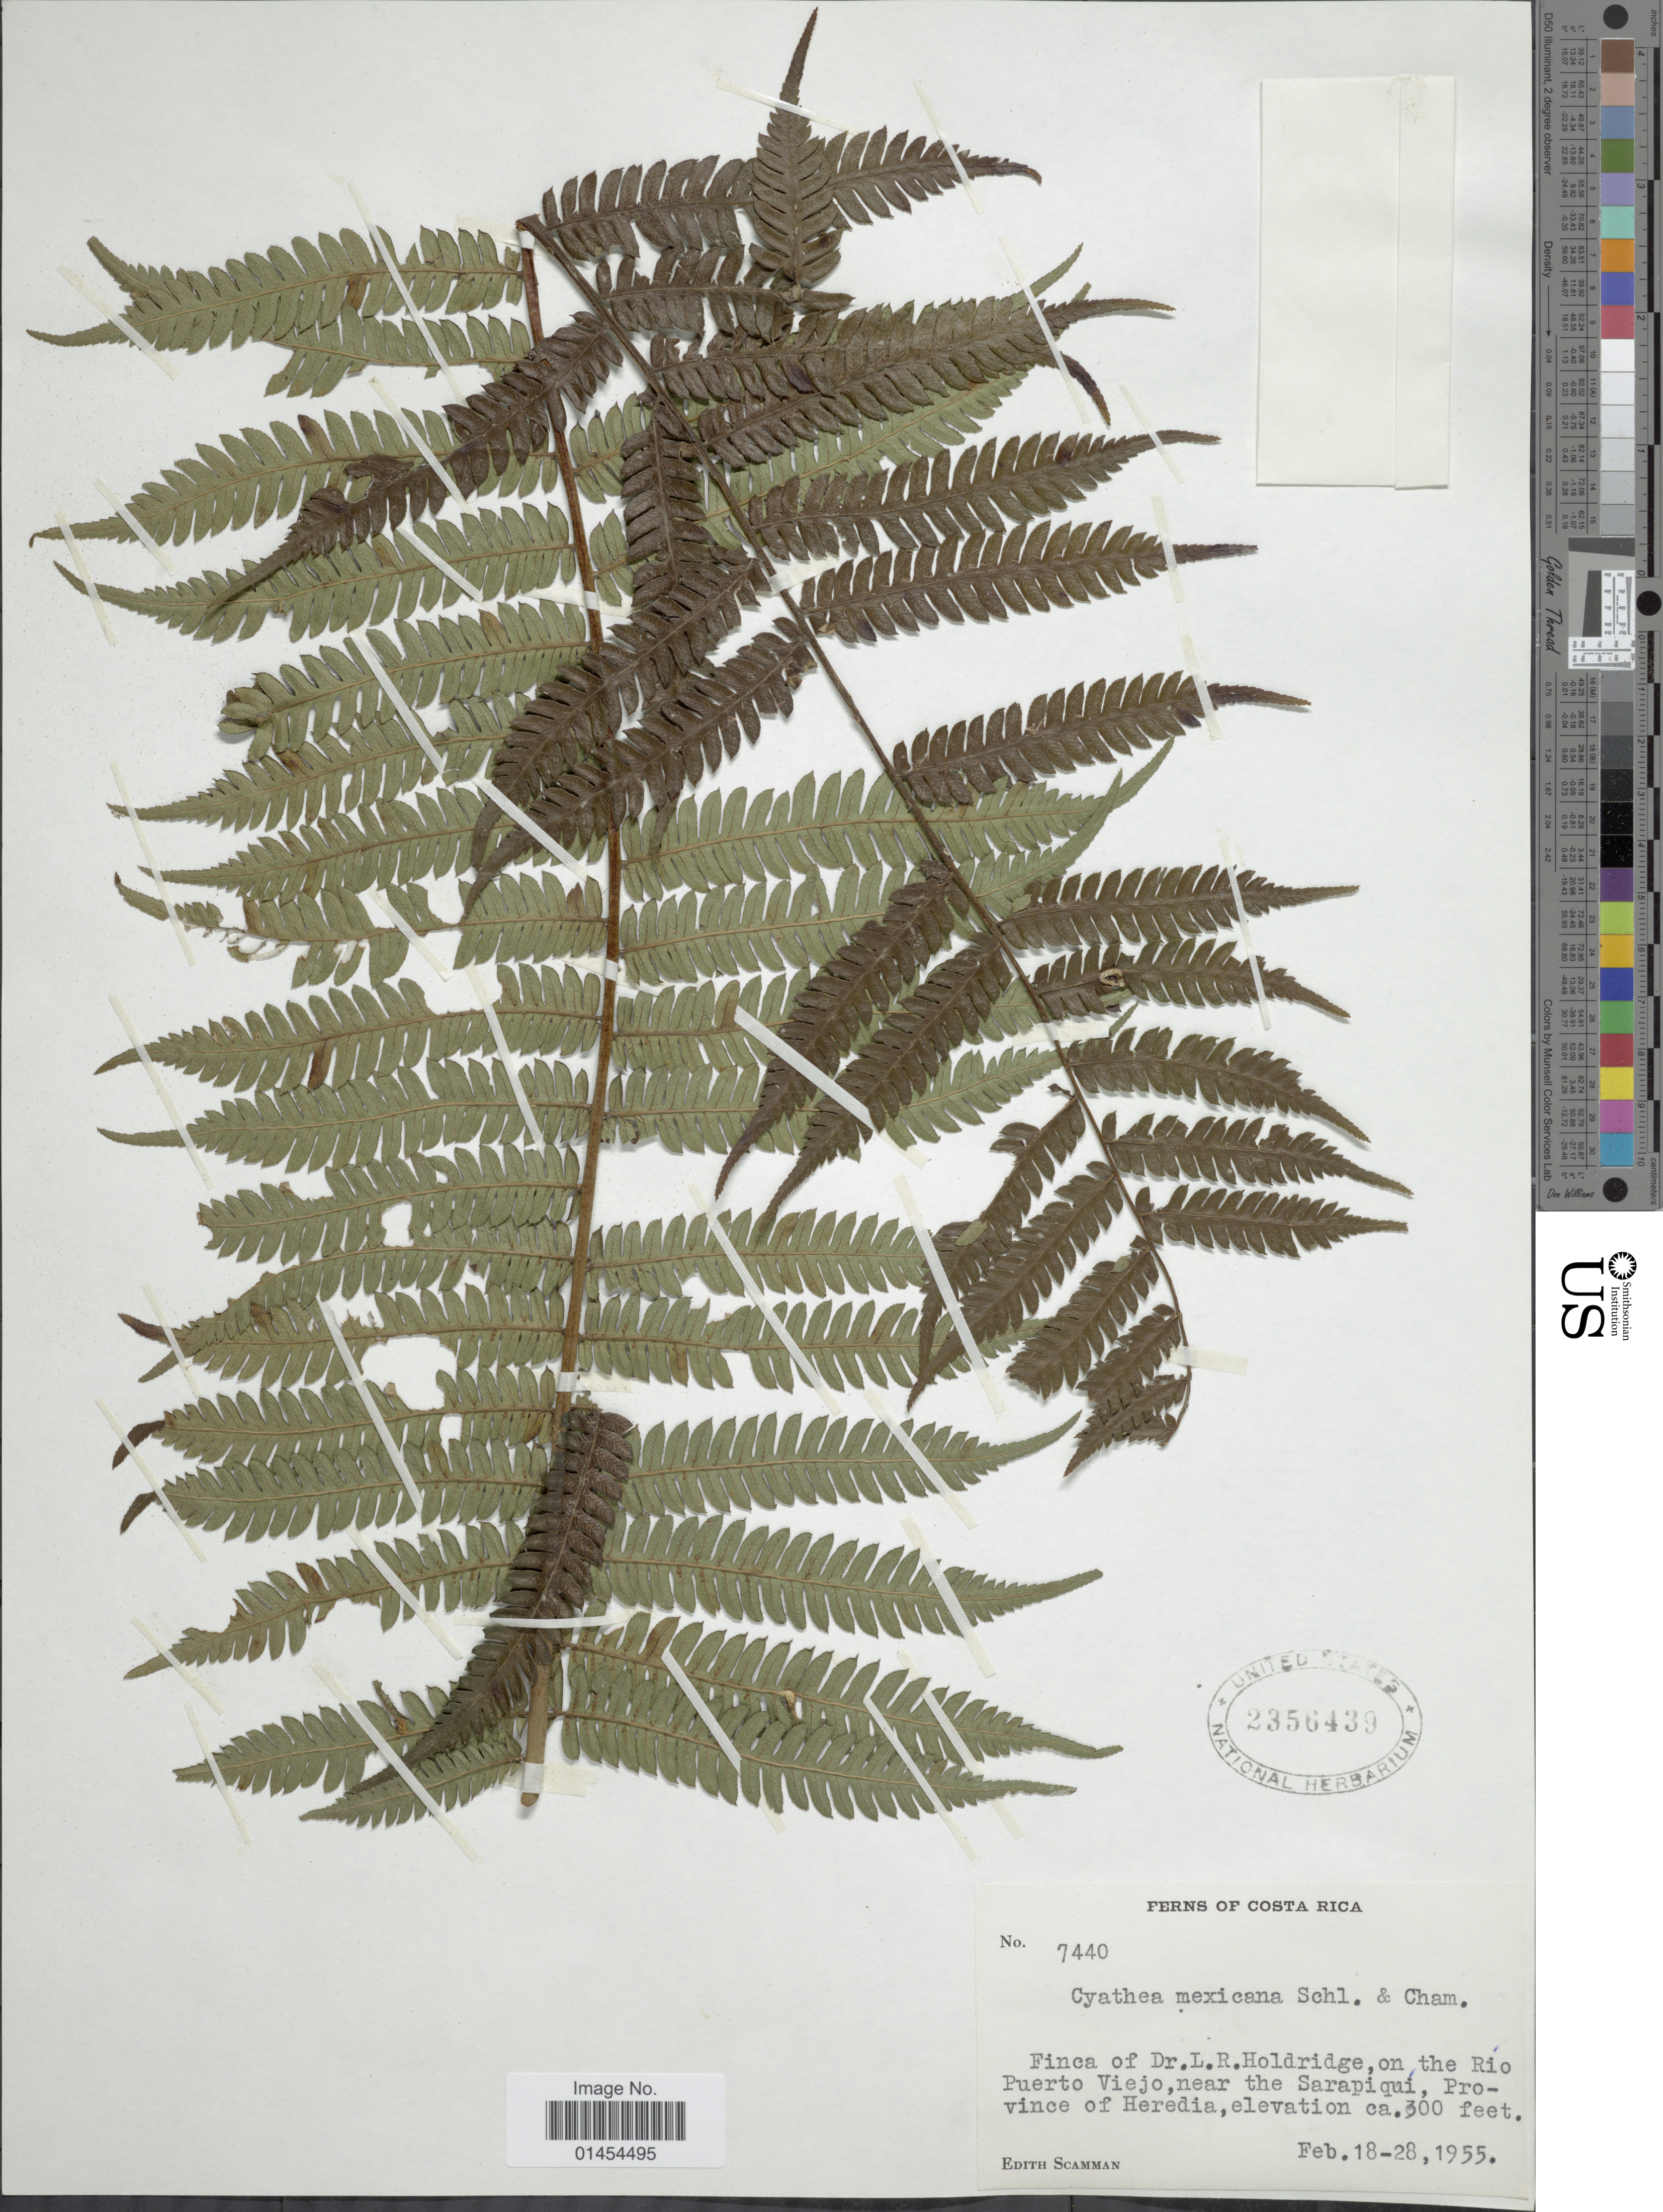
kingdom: Plantae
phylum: Tracheophyta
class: Polypodiopsida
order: Cyatheales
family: Cyatheaceae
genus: Alsophila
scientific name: Alsophila firma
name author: (Baker) D.S. Conant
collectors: E. Scamman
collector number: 7440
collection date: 1955-02-18/1955-02-28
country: Costa Rica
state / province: Heredia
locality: Finca of DR. L.R. Holdridge, on the Rio Puerto Viejo, near the Sarapiqui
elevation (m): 91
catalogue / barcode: US 2356439